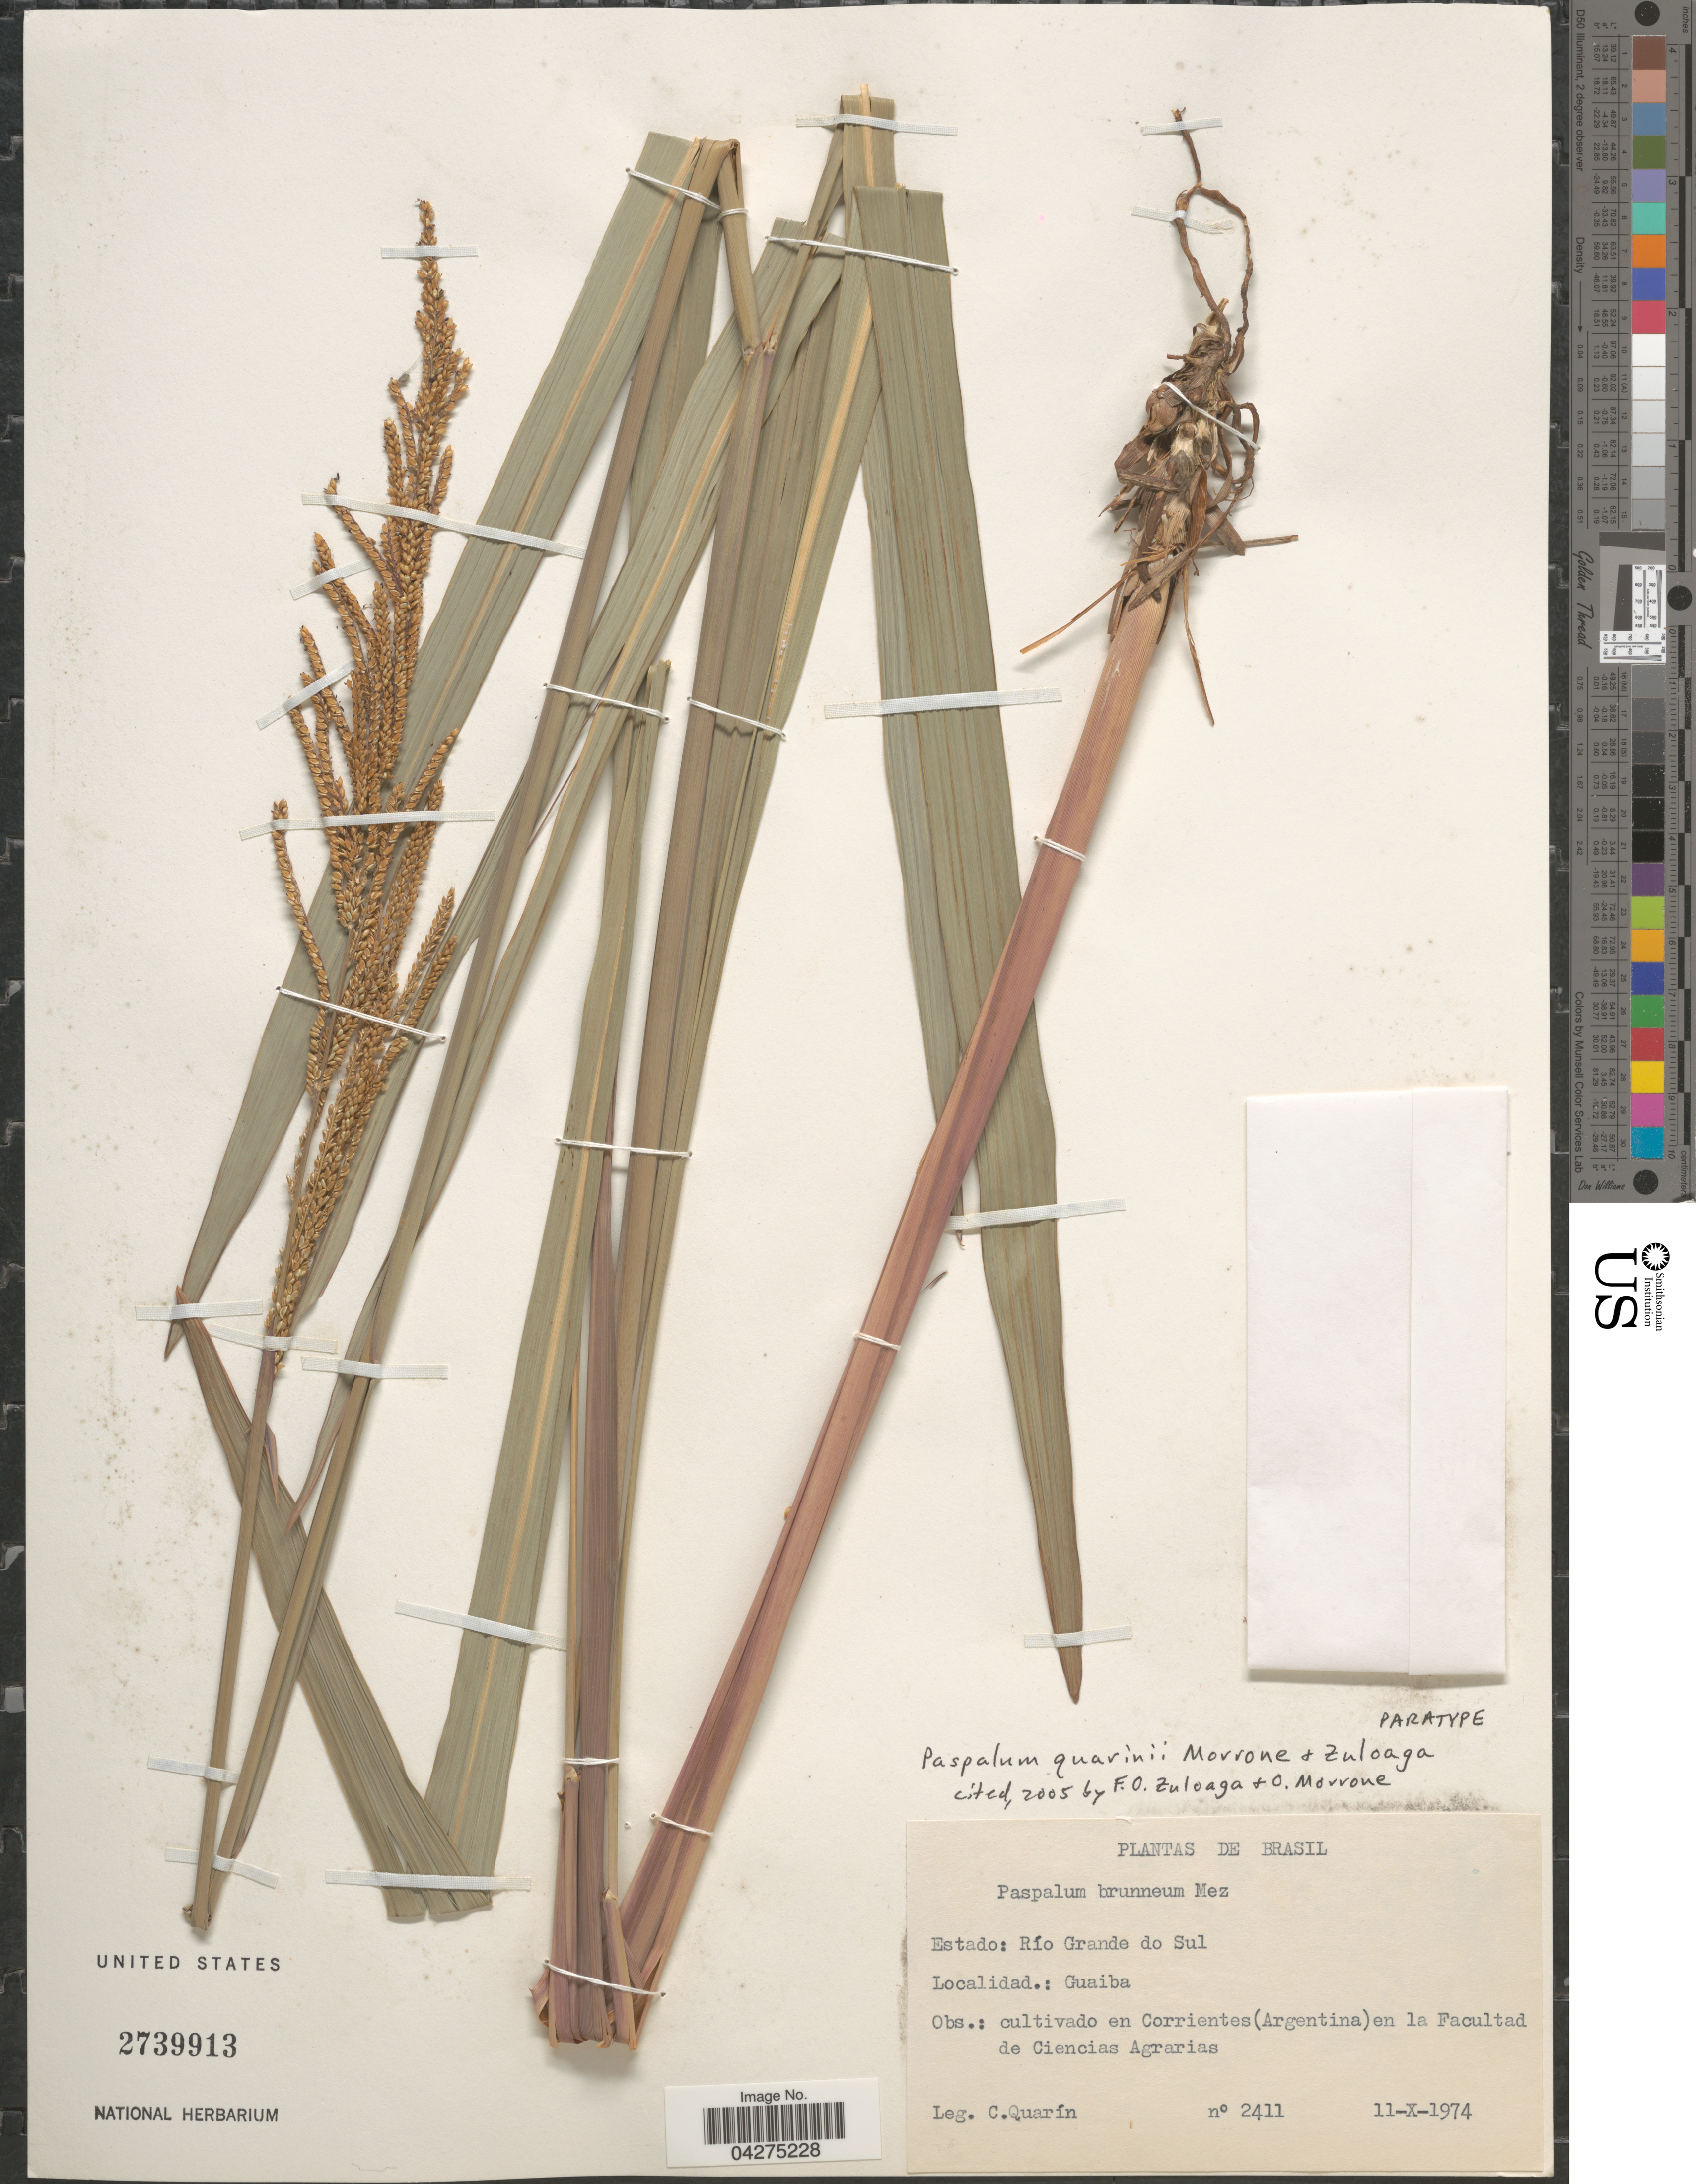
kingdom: Plantae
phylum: Tracheophyta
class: Liliopsida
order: Poales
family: Poaceae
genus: Paspalum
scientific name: Paspalum quarinii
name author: Morrone & Zuloaga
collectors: C. Quarin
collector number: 2411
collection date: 1974-10-11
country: Argentina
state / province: Corrientes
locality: Cultivado en Corrientes (Argentina) en la Facultad de Ciencias Agrarias.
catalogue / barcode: US 2739913